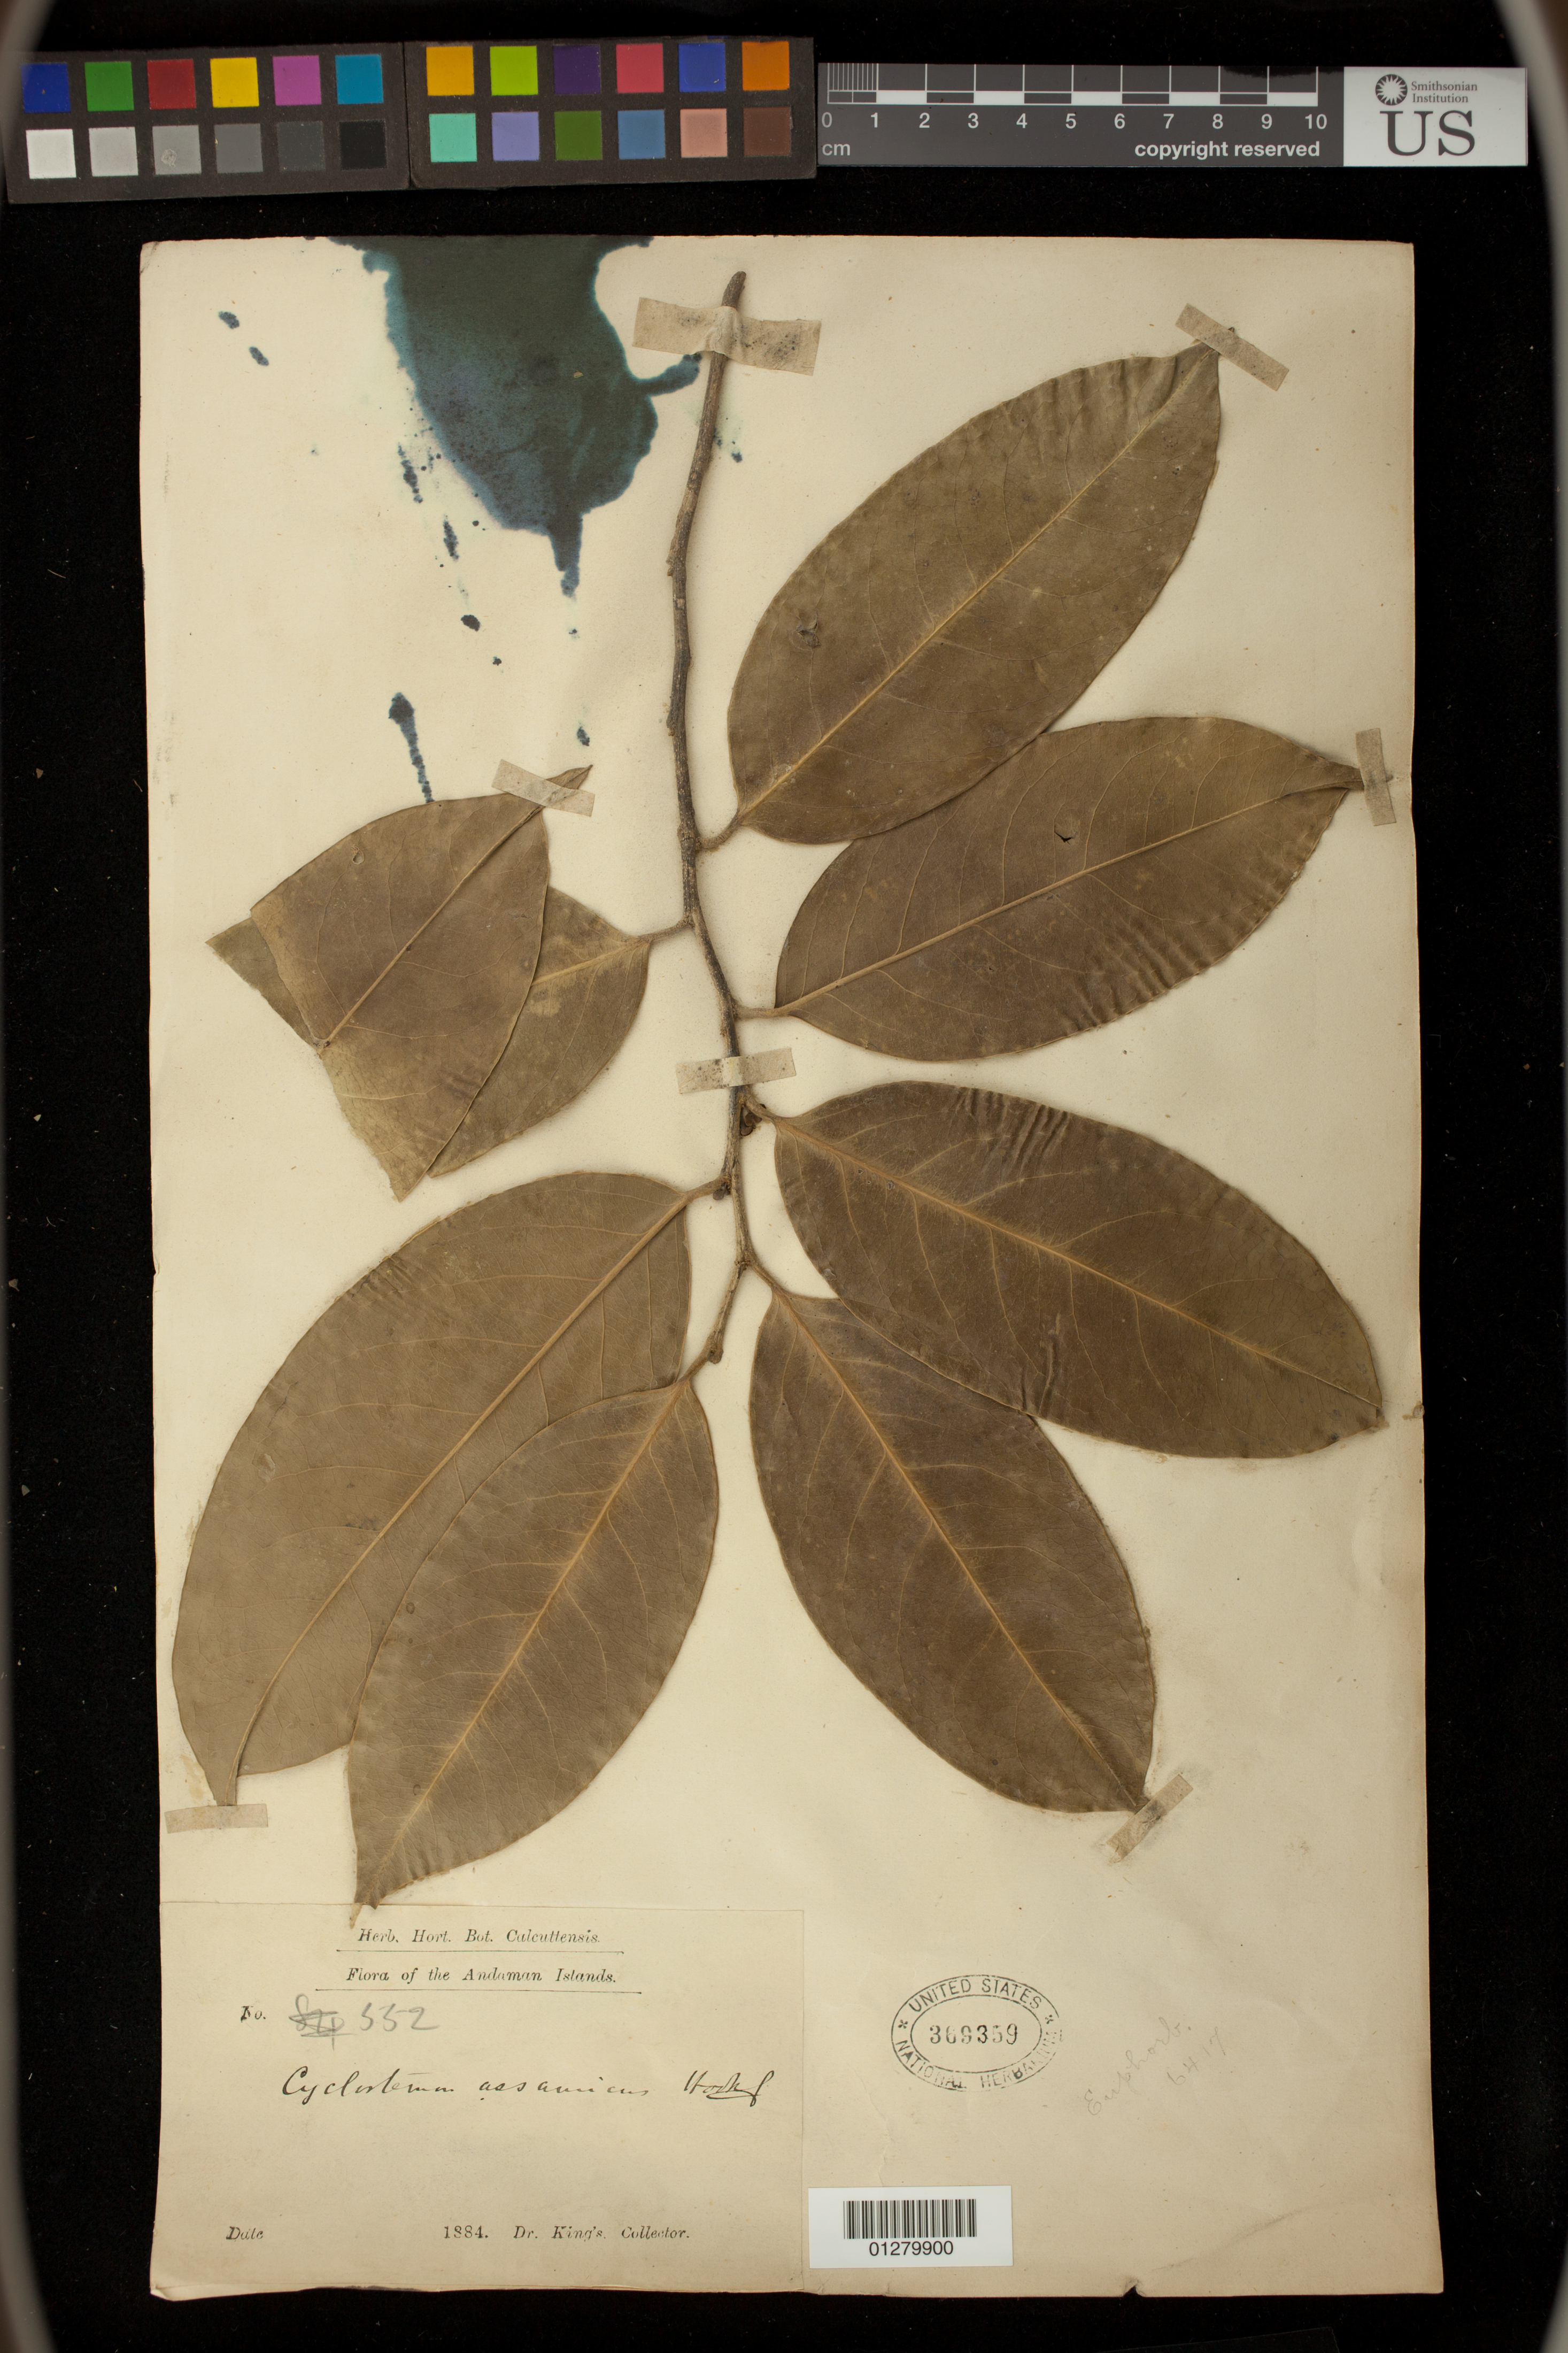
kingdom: Plantae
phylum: Tracheophyta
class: Magnoliopsida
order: Malpighiales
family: Putranjivaceae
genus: Drypetes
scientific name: Drypetes assamica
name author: (Hook. f.) Pax & K. Hoffm.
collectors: Dr. King's collector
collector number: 552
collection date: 1884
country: India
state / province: Andaman and Nicobar Islands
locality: Andaman Island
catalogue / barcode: US 369359